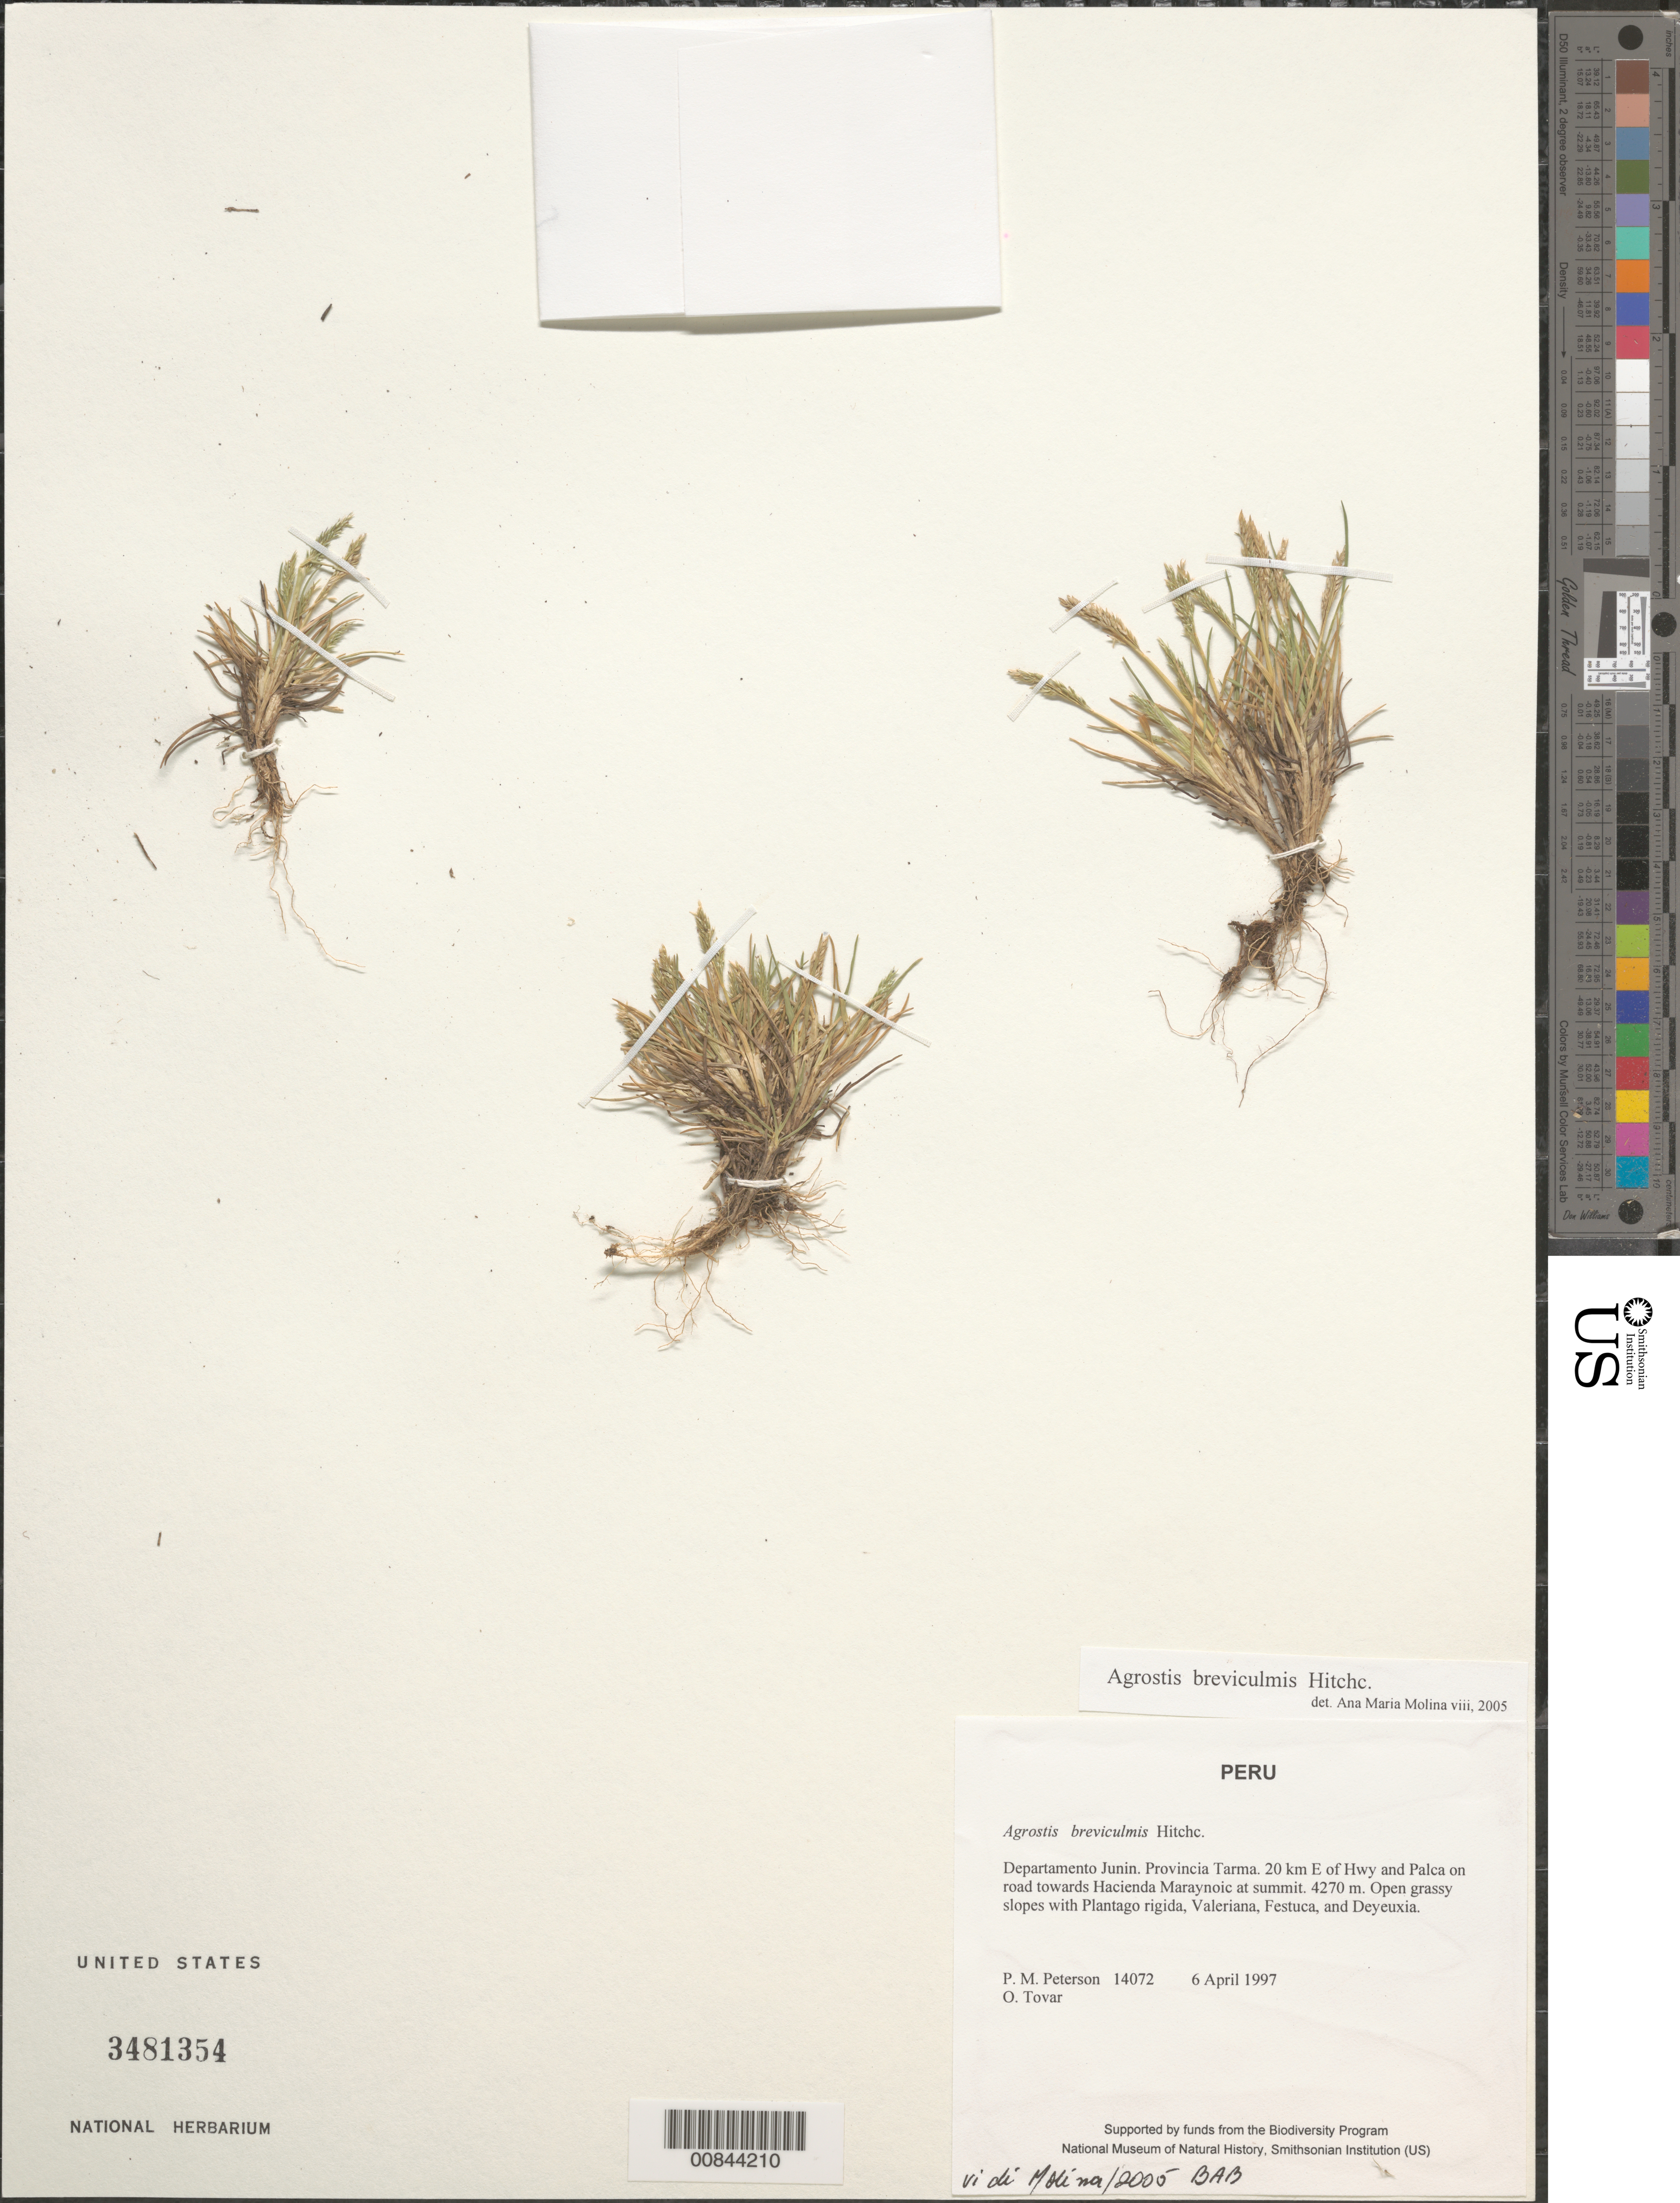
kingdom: Plantae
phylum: Tracheophyta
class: Liliopsida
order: Poales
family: Poaceae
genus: Agrostis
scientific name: Agrostis breviculmis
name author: Hitchc.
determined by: Molina, Ana M. de R.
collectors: P. M. Peterson & Ó. Tovar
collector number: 14072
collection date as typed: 06 Apr 1997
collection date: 1997-04-06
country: Peru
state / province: Junín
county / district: Tarma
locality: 20 km E of Hwy and Palca on road towards Hacienda Maraynoic at summit.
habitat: Open grassy slopes with Plantago rigida, Valeriana, Festuca, and Deyeuxia.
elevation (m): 4270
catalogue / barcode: US 3481354